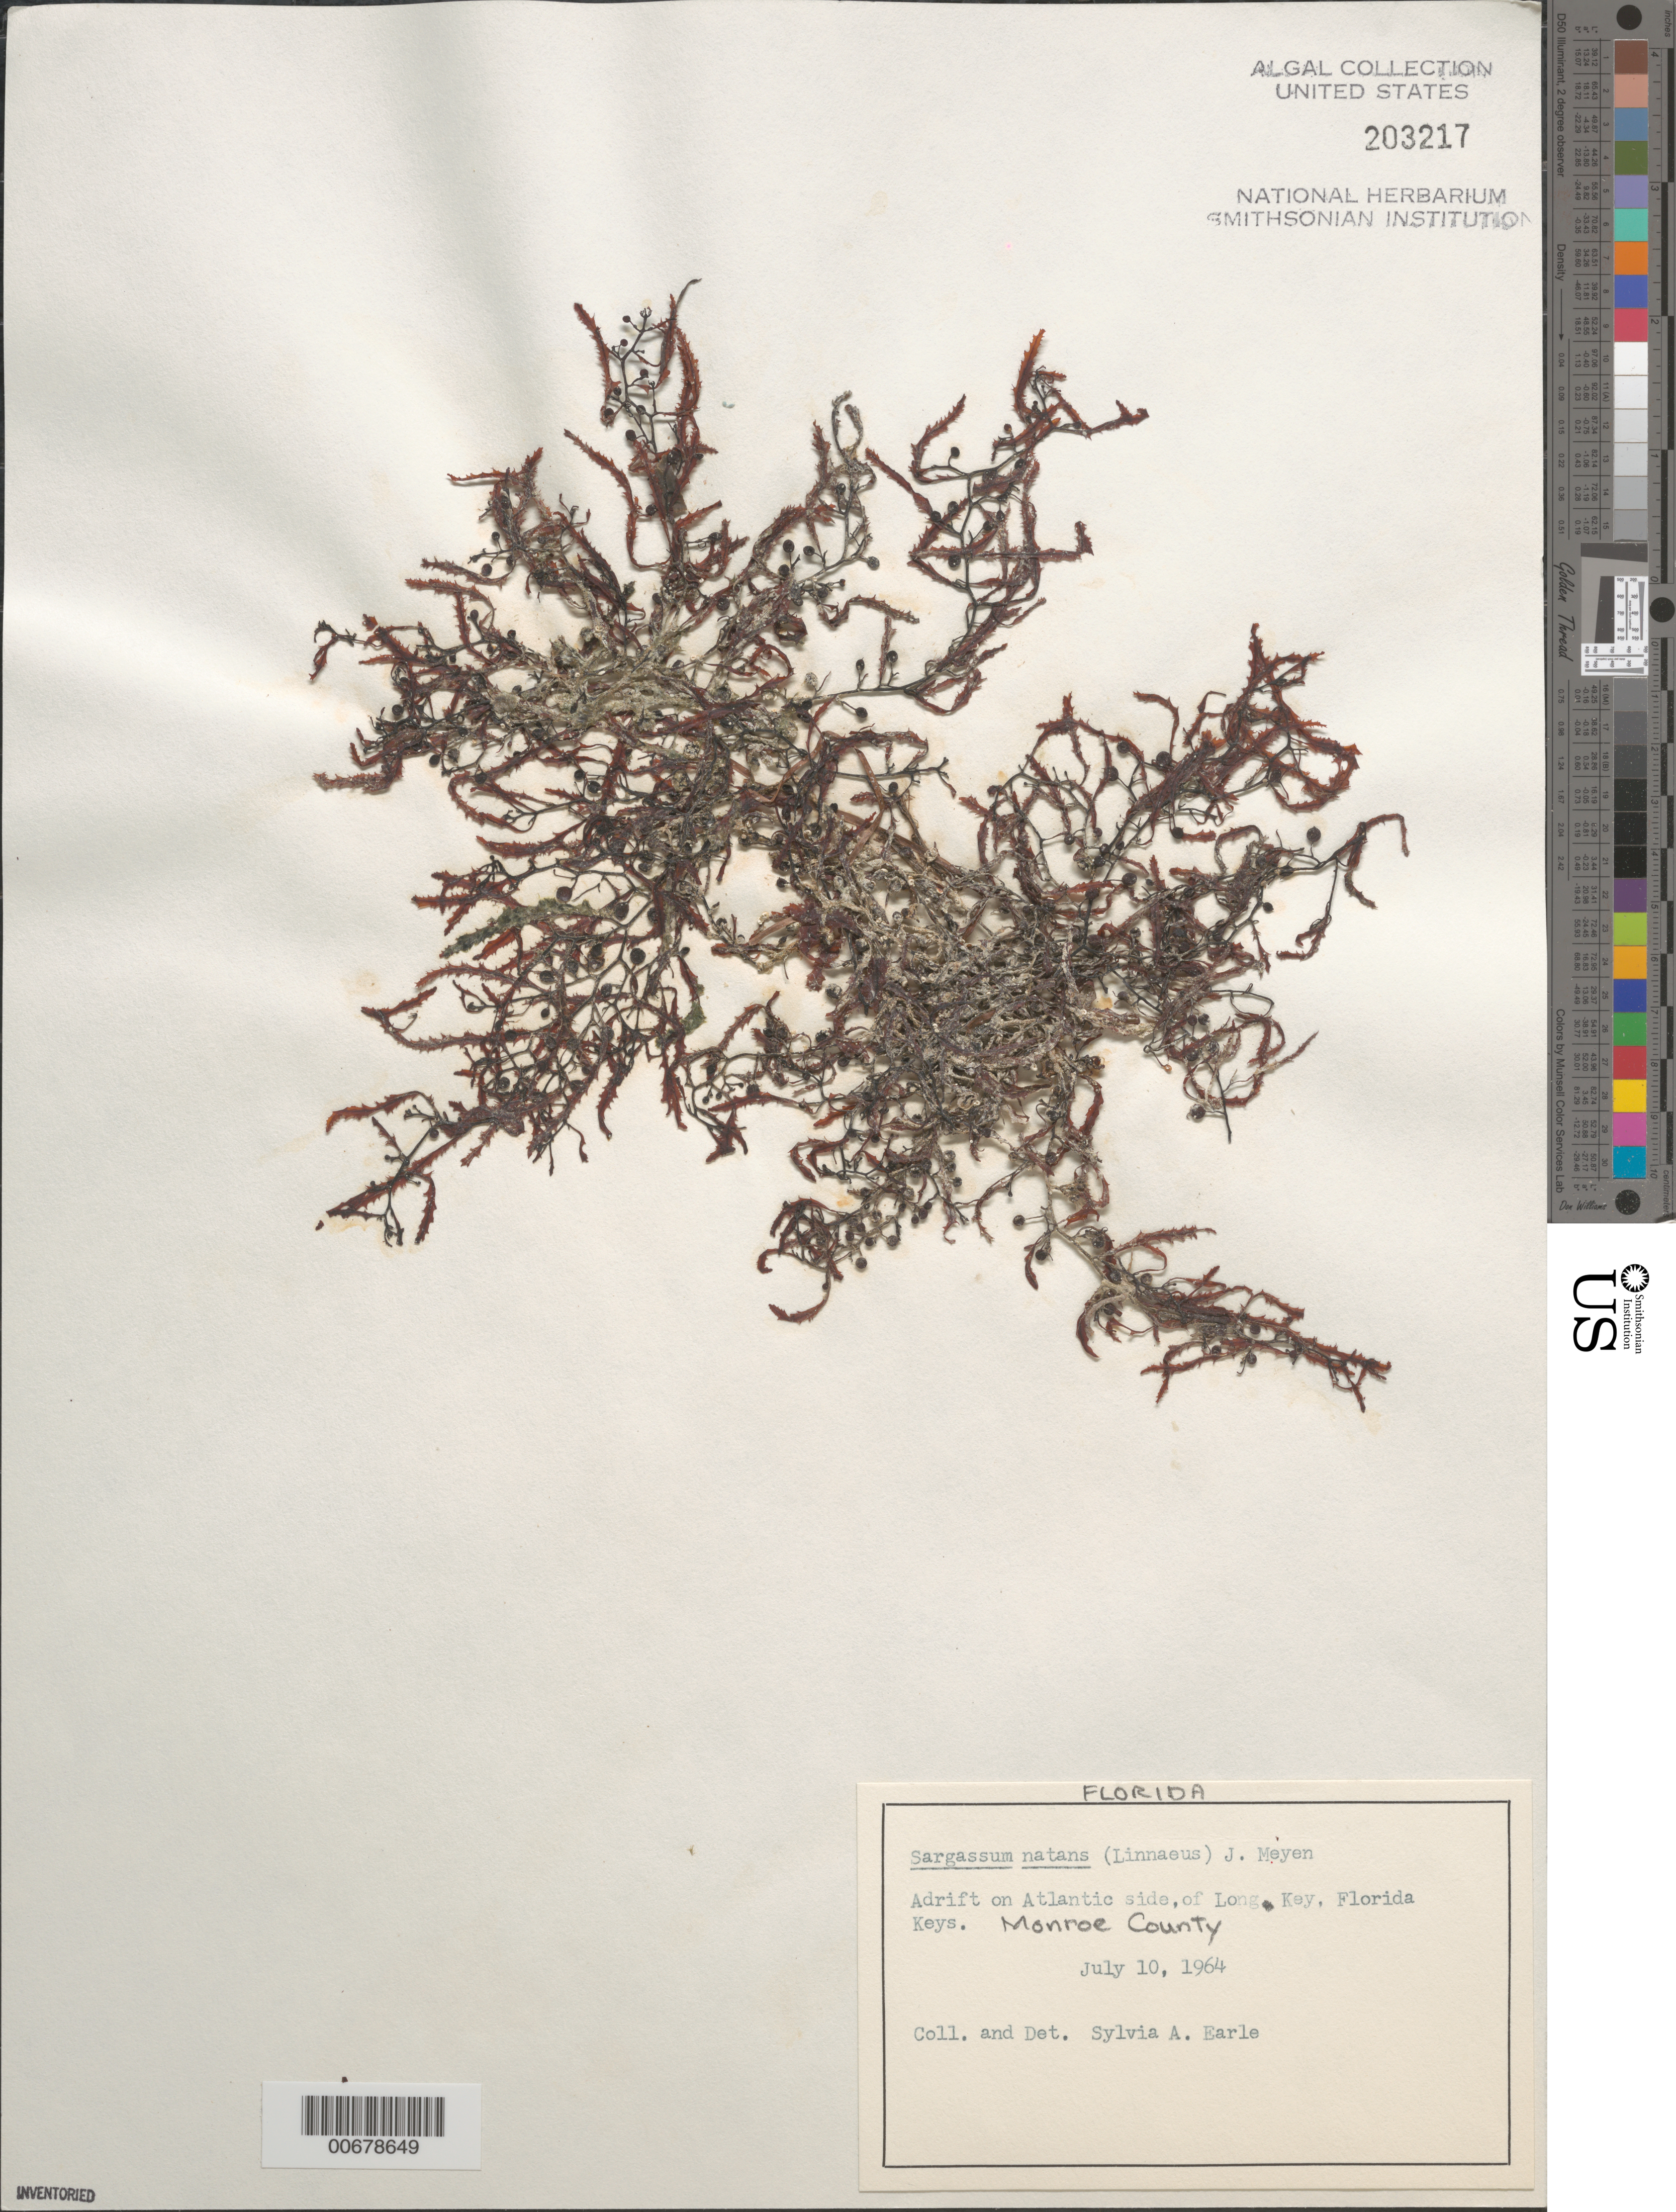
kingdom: Chromista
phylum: Ochrophyta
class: Phaeophyceae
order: Fucales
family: Sargassaceae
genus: Sargassum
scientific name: Sargassum natans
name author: (L.) Gaillon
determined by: Earle, S. A.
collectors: S. A. Earle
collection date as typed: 10 Jul 1964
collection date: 1964-07-10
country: United States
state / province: Florida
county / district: Monroe County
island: Crawl Key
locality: Atlantic Ocean side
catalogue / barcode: US 203217